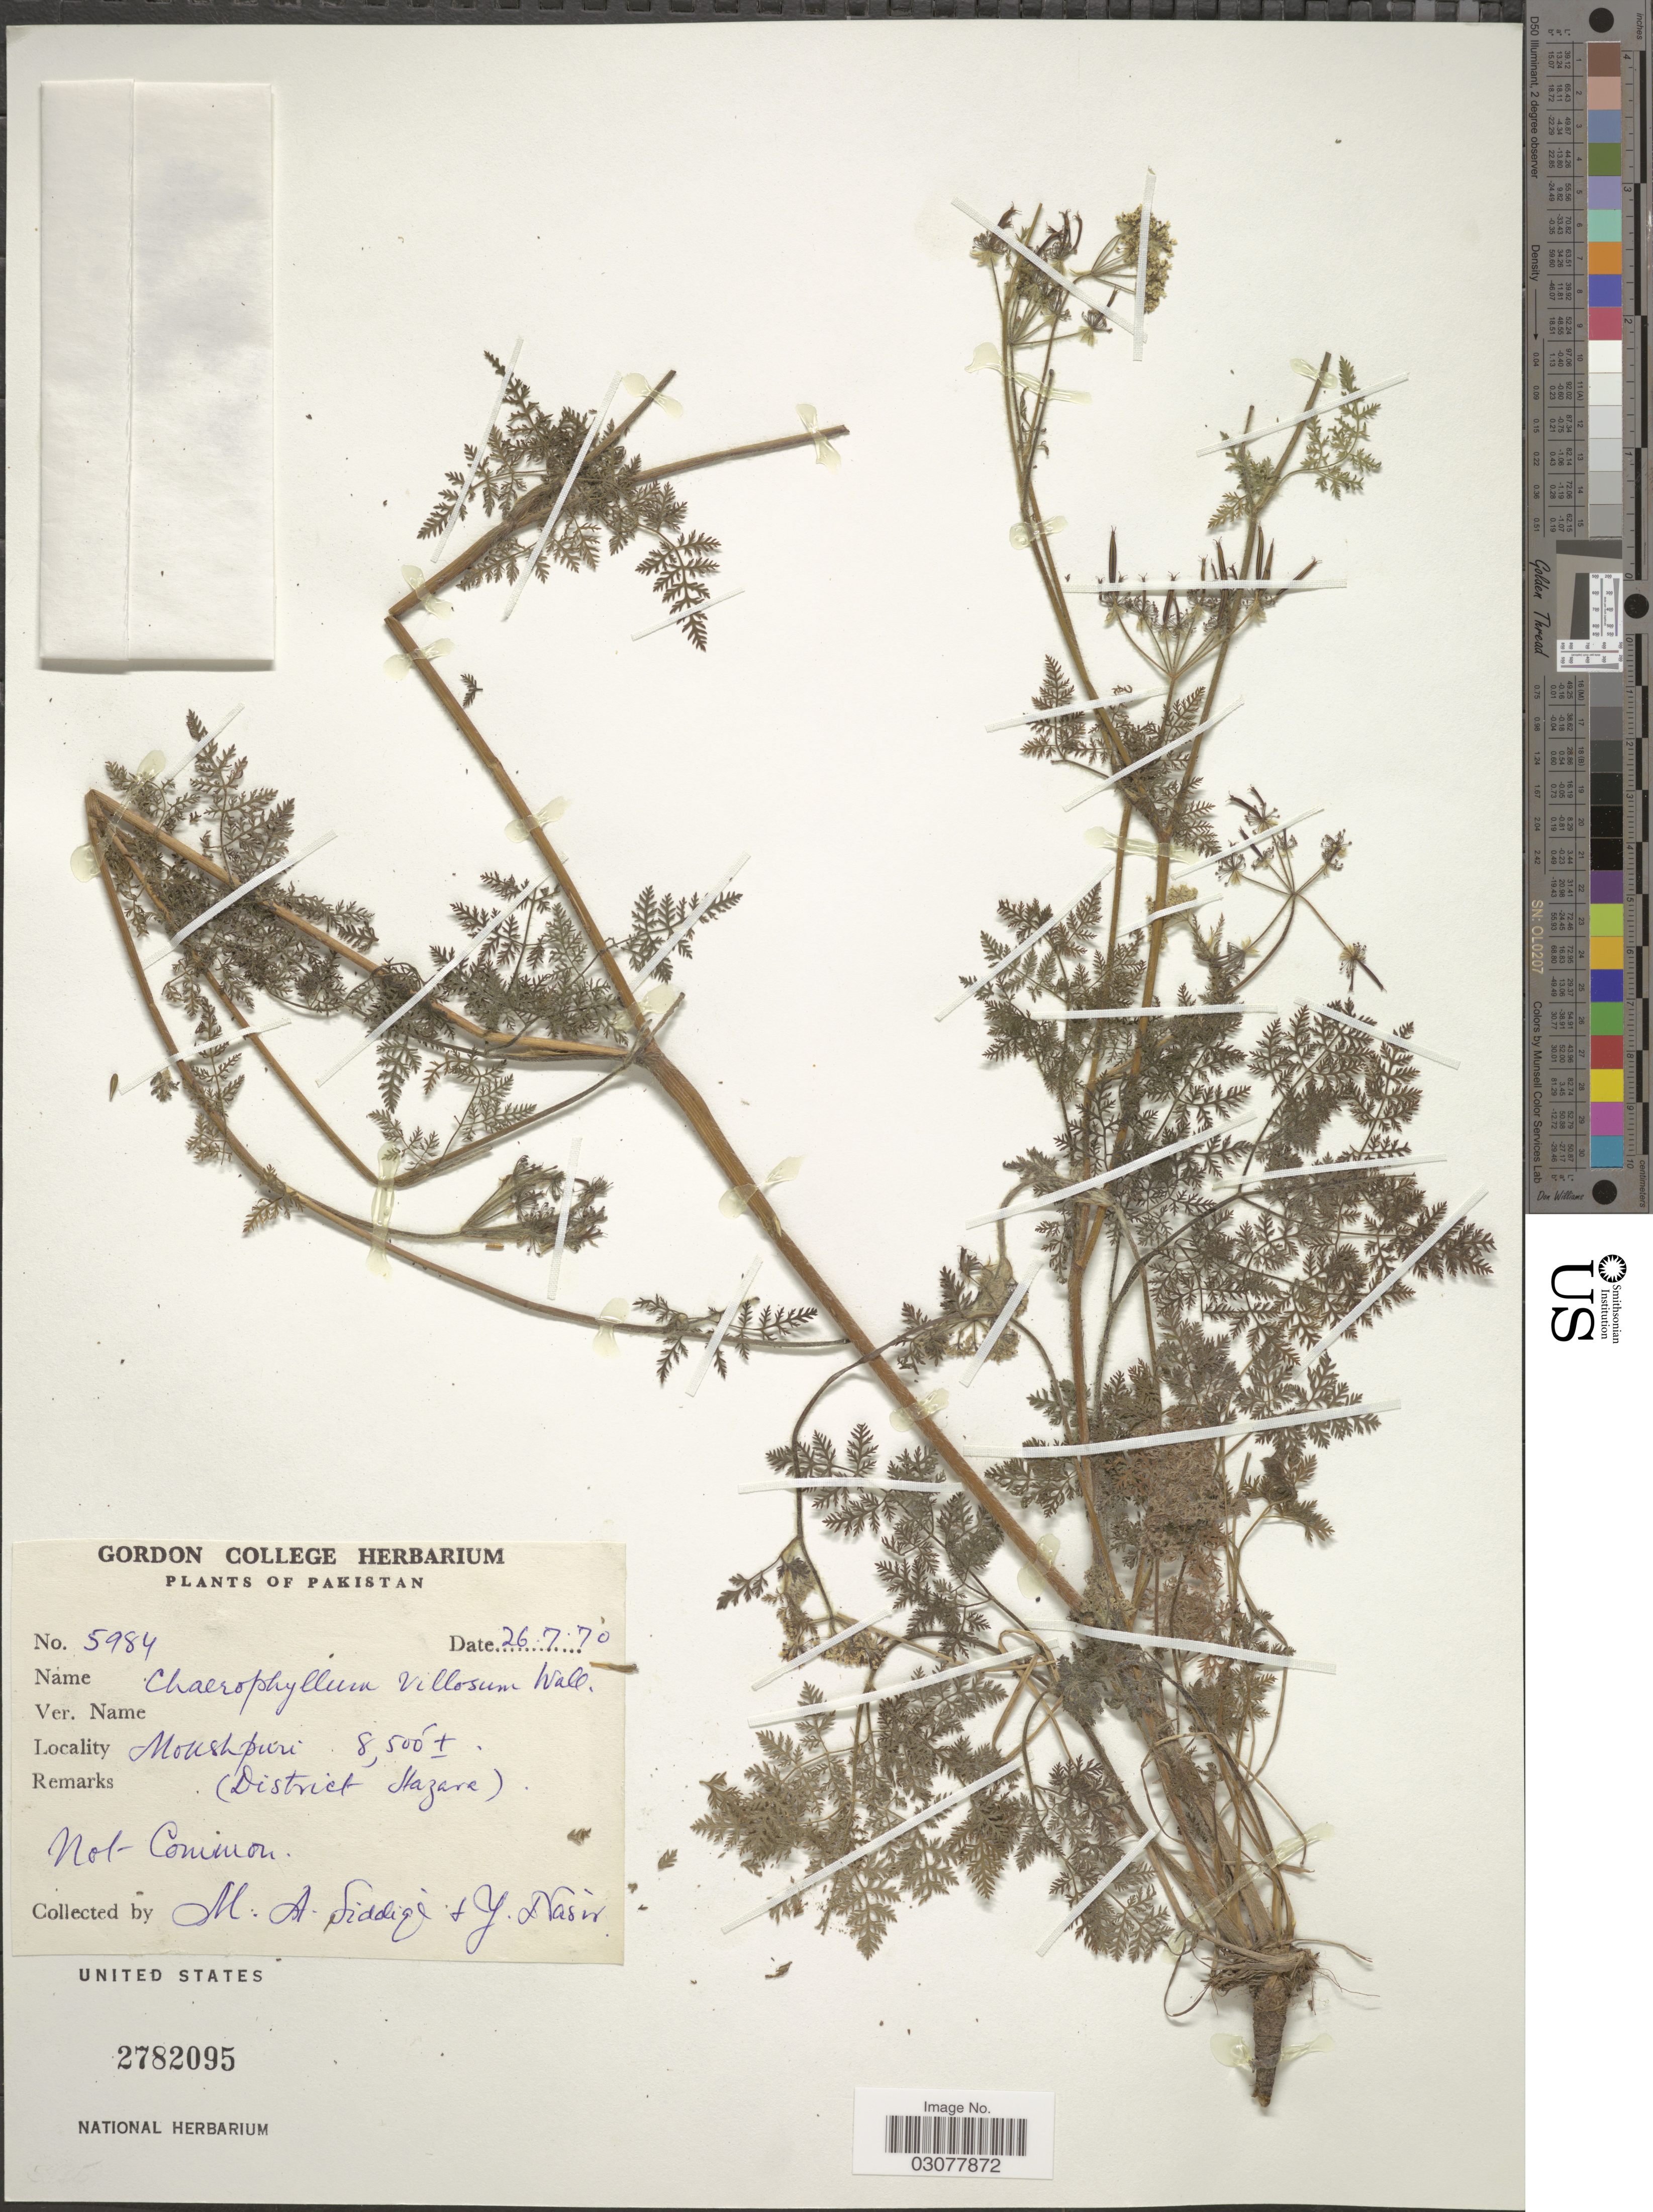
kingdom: Plantae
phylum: Tracheophyta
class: Magnoliopsida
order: Apiales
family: Apiaceae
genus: Chaerophyllum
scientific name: Chaerophyllum villosum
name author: Wall. ex DC.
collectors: M. Siddiqi & Y. Nasir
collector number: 5984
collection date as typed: Transcribed d/m/y: 26/7/70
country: Pakistan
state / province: Khyber Pakhtunkhwa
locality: Mokshpuri (District Hazara).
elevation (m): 2591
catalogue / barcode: US 2782095